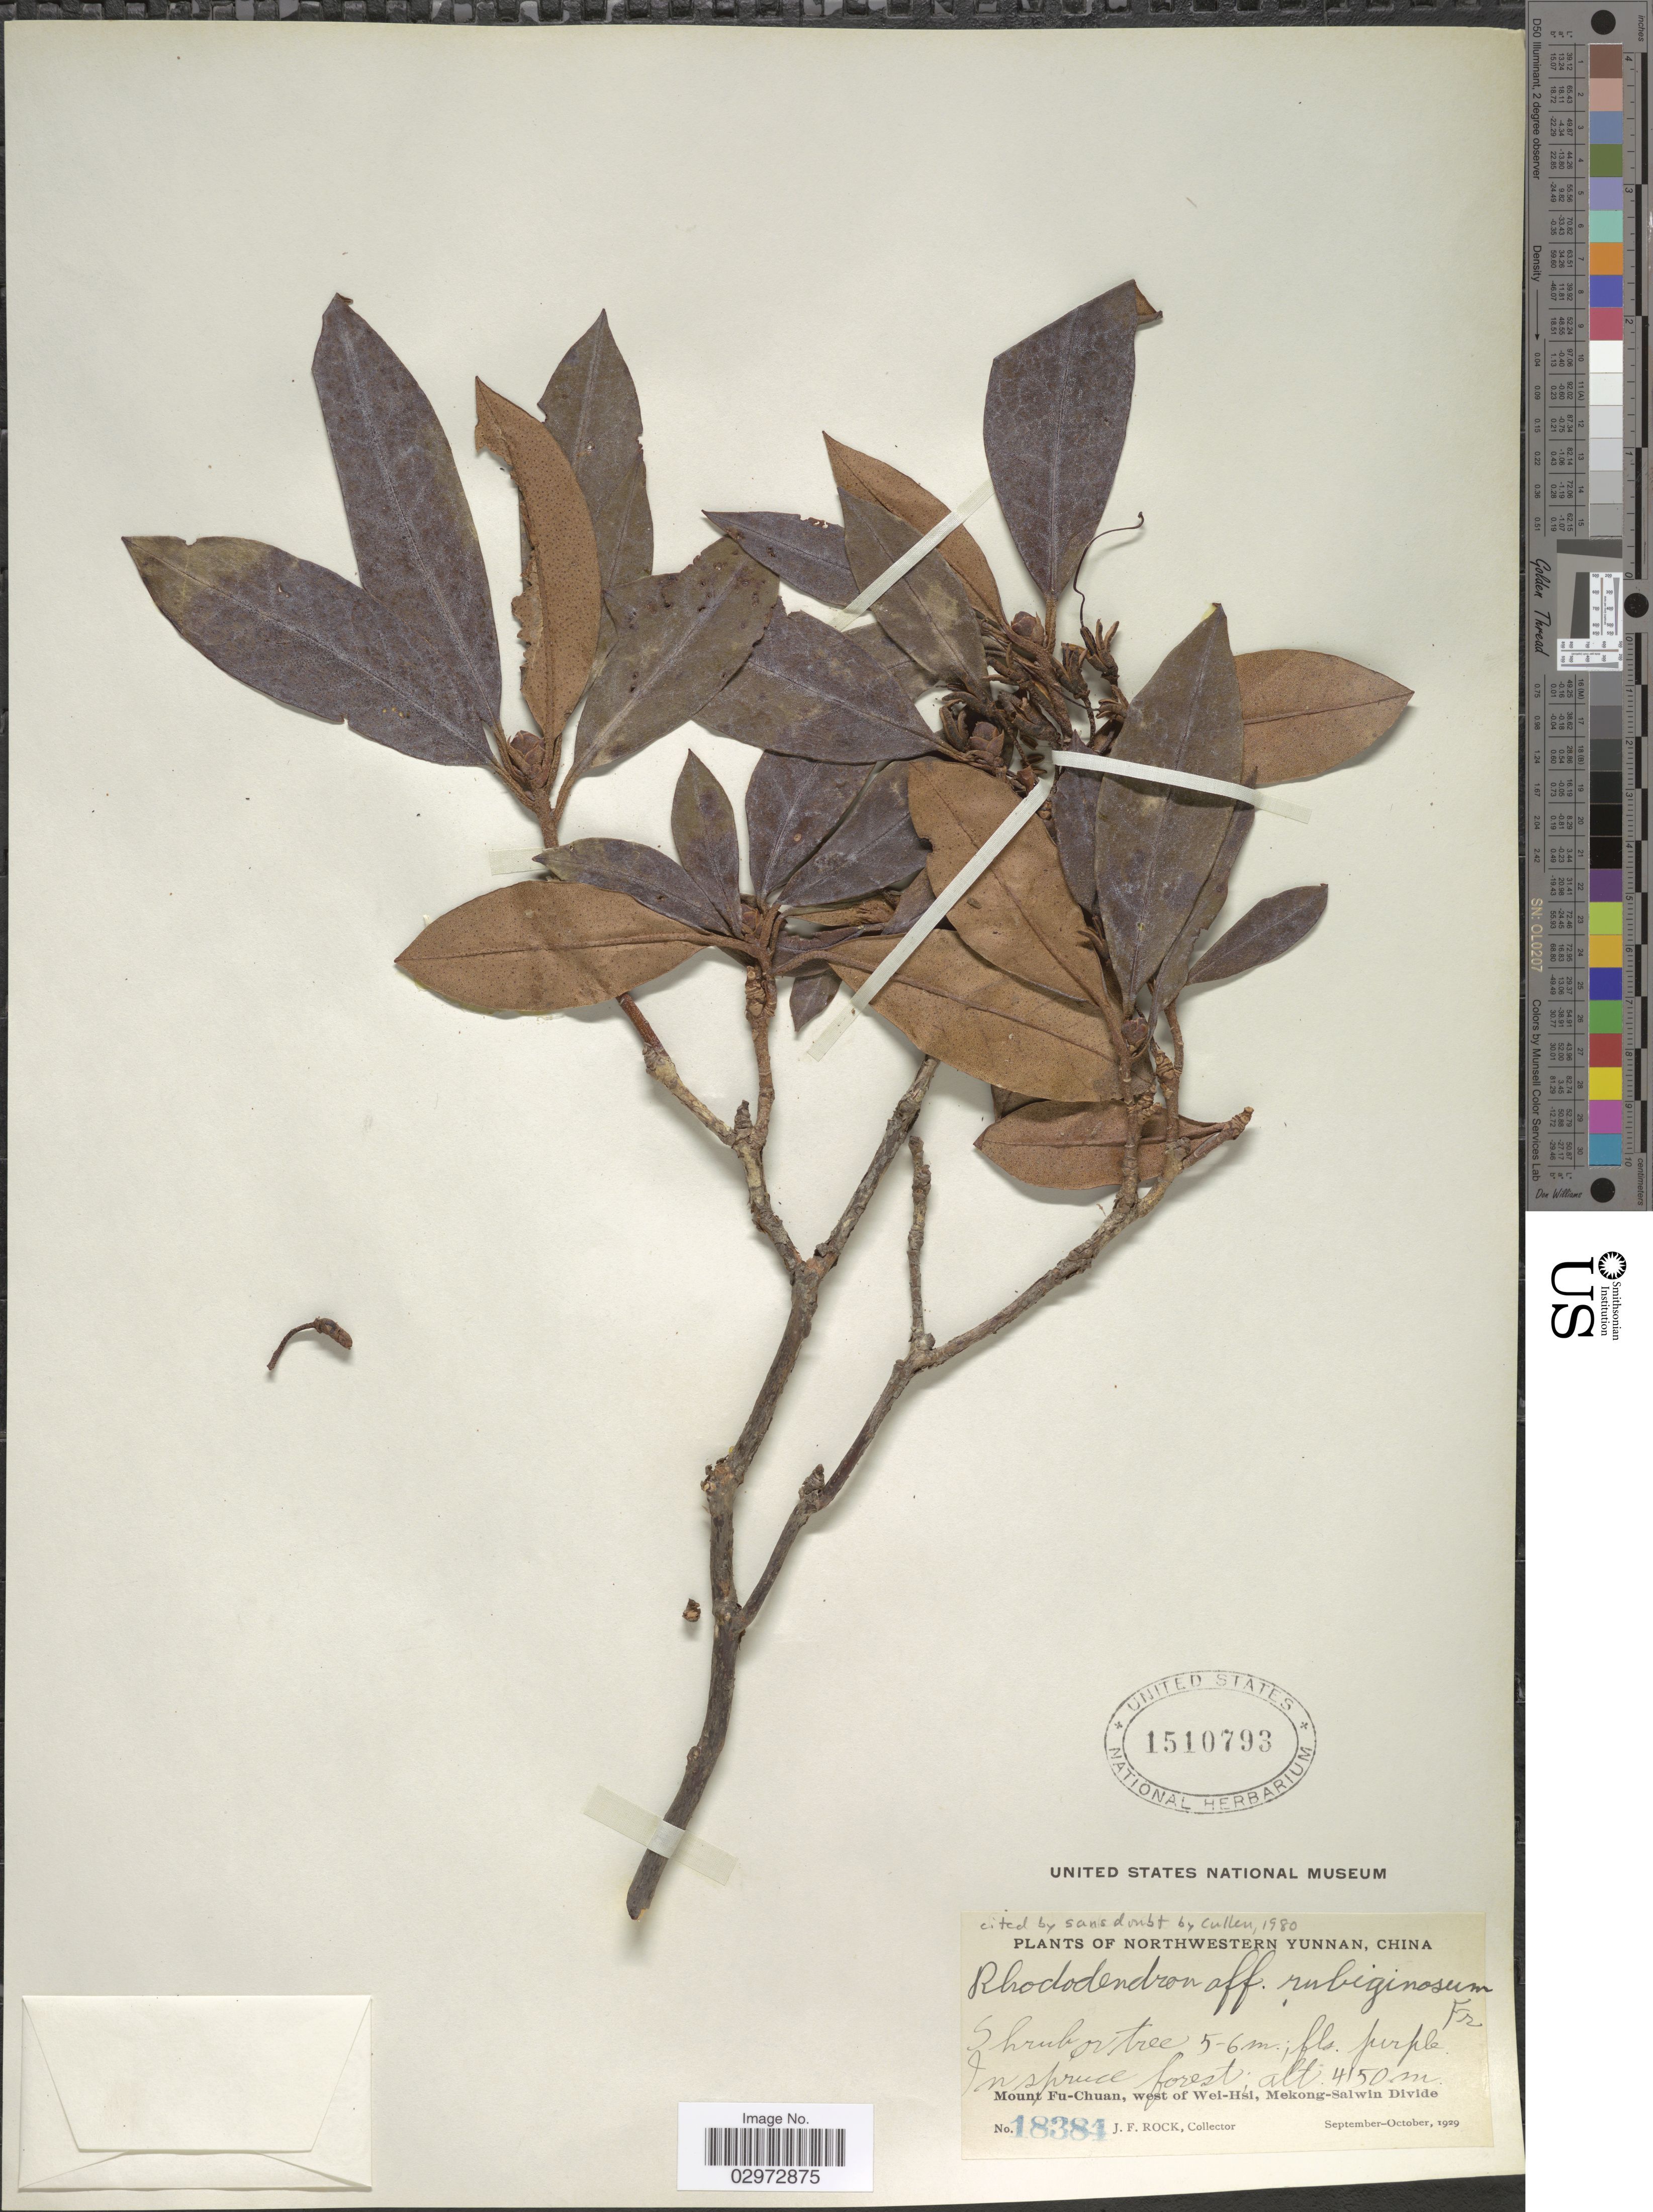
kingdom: Plantae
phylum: Tracheophyta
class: Magnoliopsida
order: Ericales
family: Ericaceae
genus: Rhododendron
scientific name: Rhododendron rubiginosum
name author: Franch.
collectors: J. Rock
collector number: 18384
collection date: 1929-09/1929-10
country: China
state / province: Yunnan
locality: Northwestern Yunnan, Mount Fu-Chuan, west of Wei-Hsi, Mekong-Salwin Divide.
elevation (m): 4150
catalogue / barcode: US 1510793